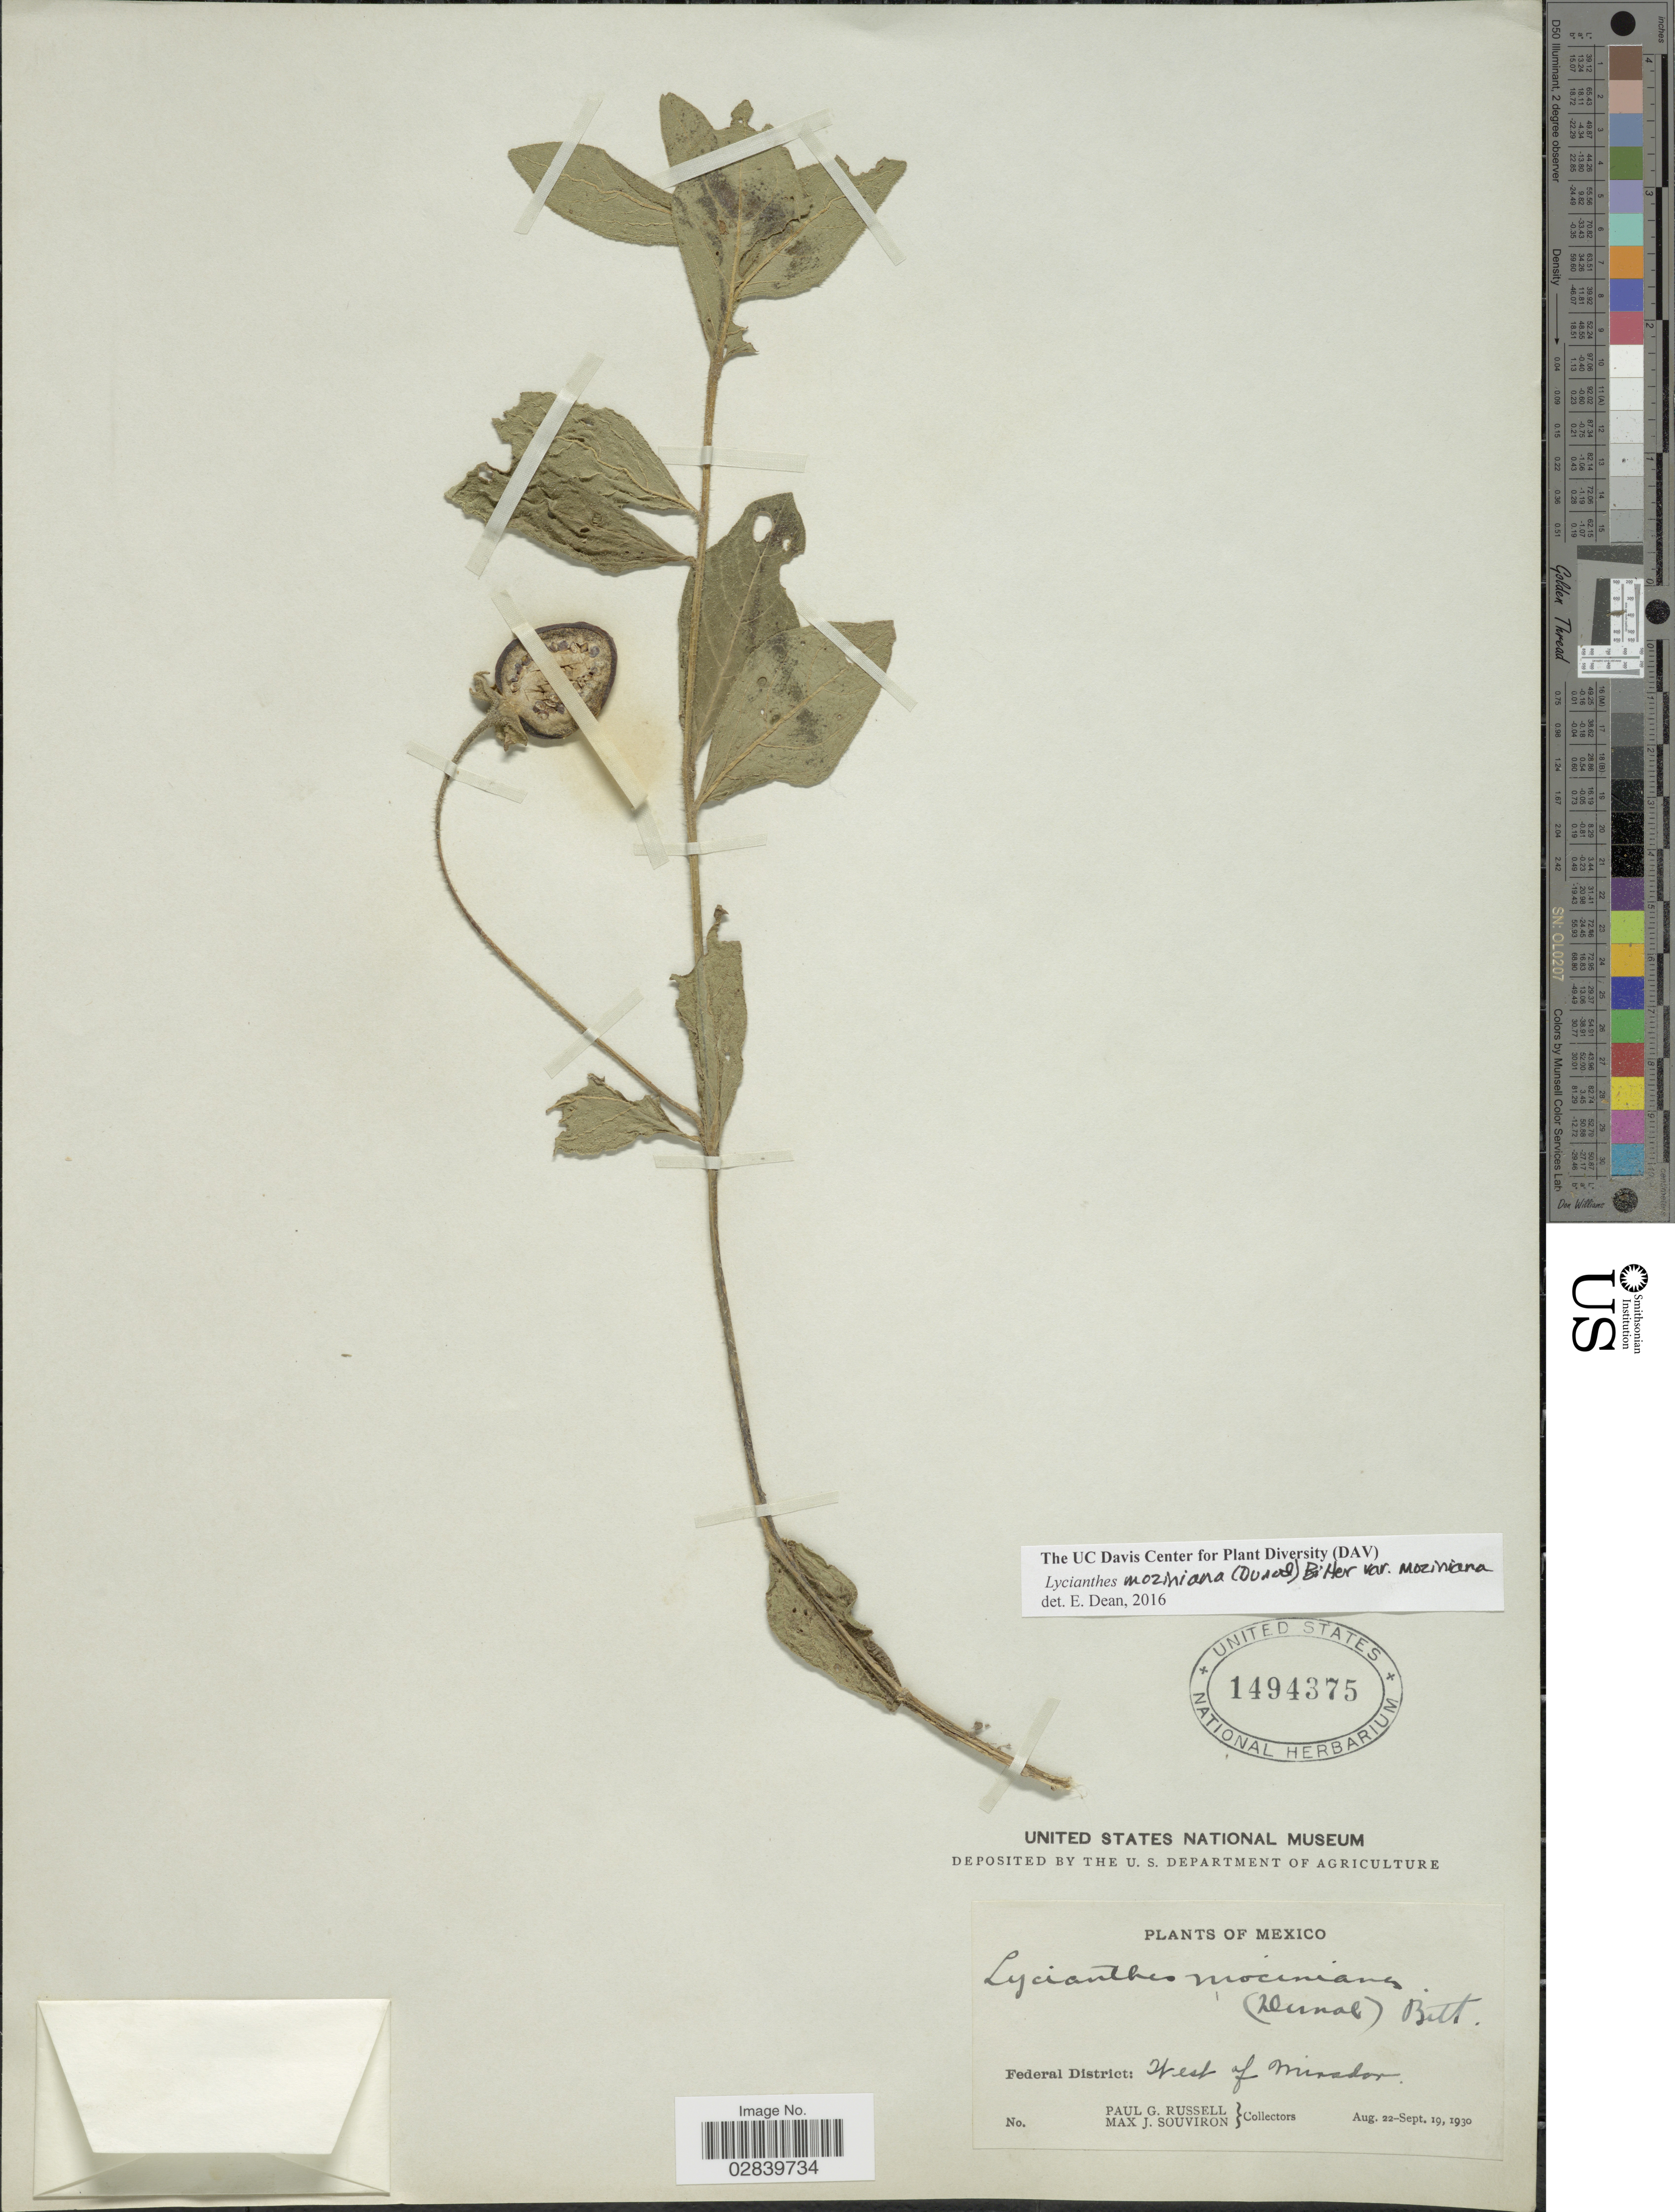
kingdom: Plantae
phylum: Tracheophyta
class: Magnoliopsida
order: Solanales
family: Solanaceae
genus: Lycianthes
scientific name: Lycianthes moziniana var. oaxacana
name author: E. Dean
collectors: P. G. Russell & M. J. Souviron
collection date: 1930-08-22/1930-09-19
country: Mexico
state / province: Distrito Federal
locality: Federal District: West of Mirador.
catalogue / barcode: US 1494375